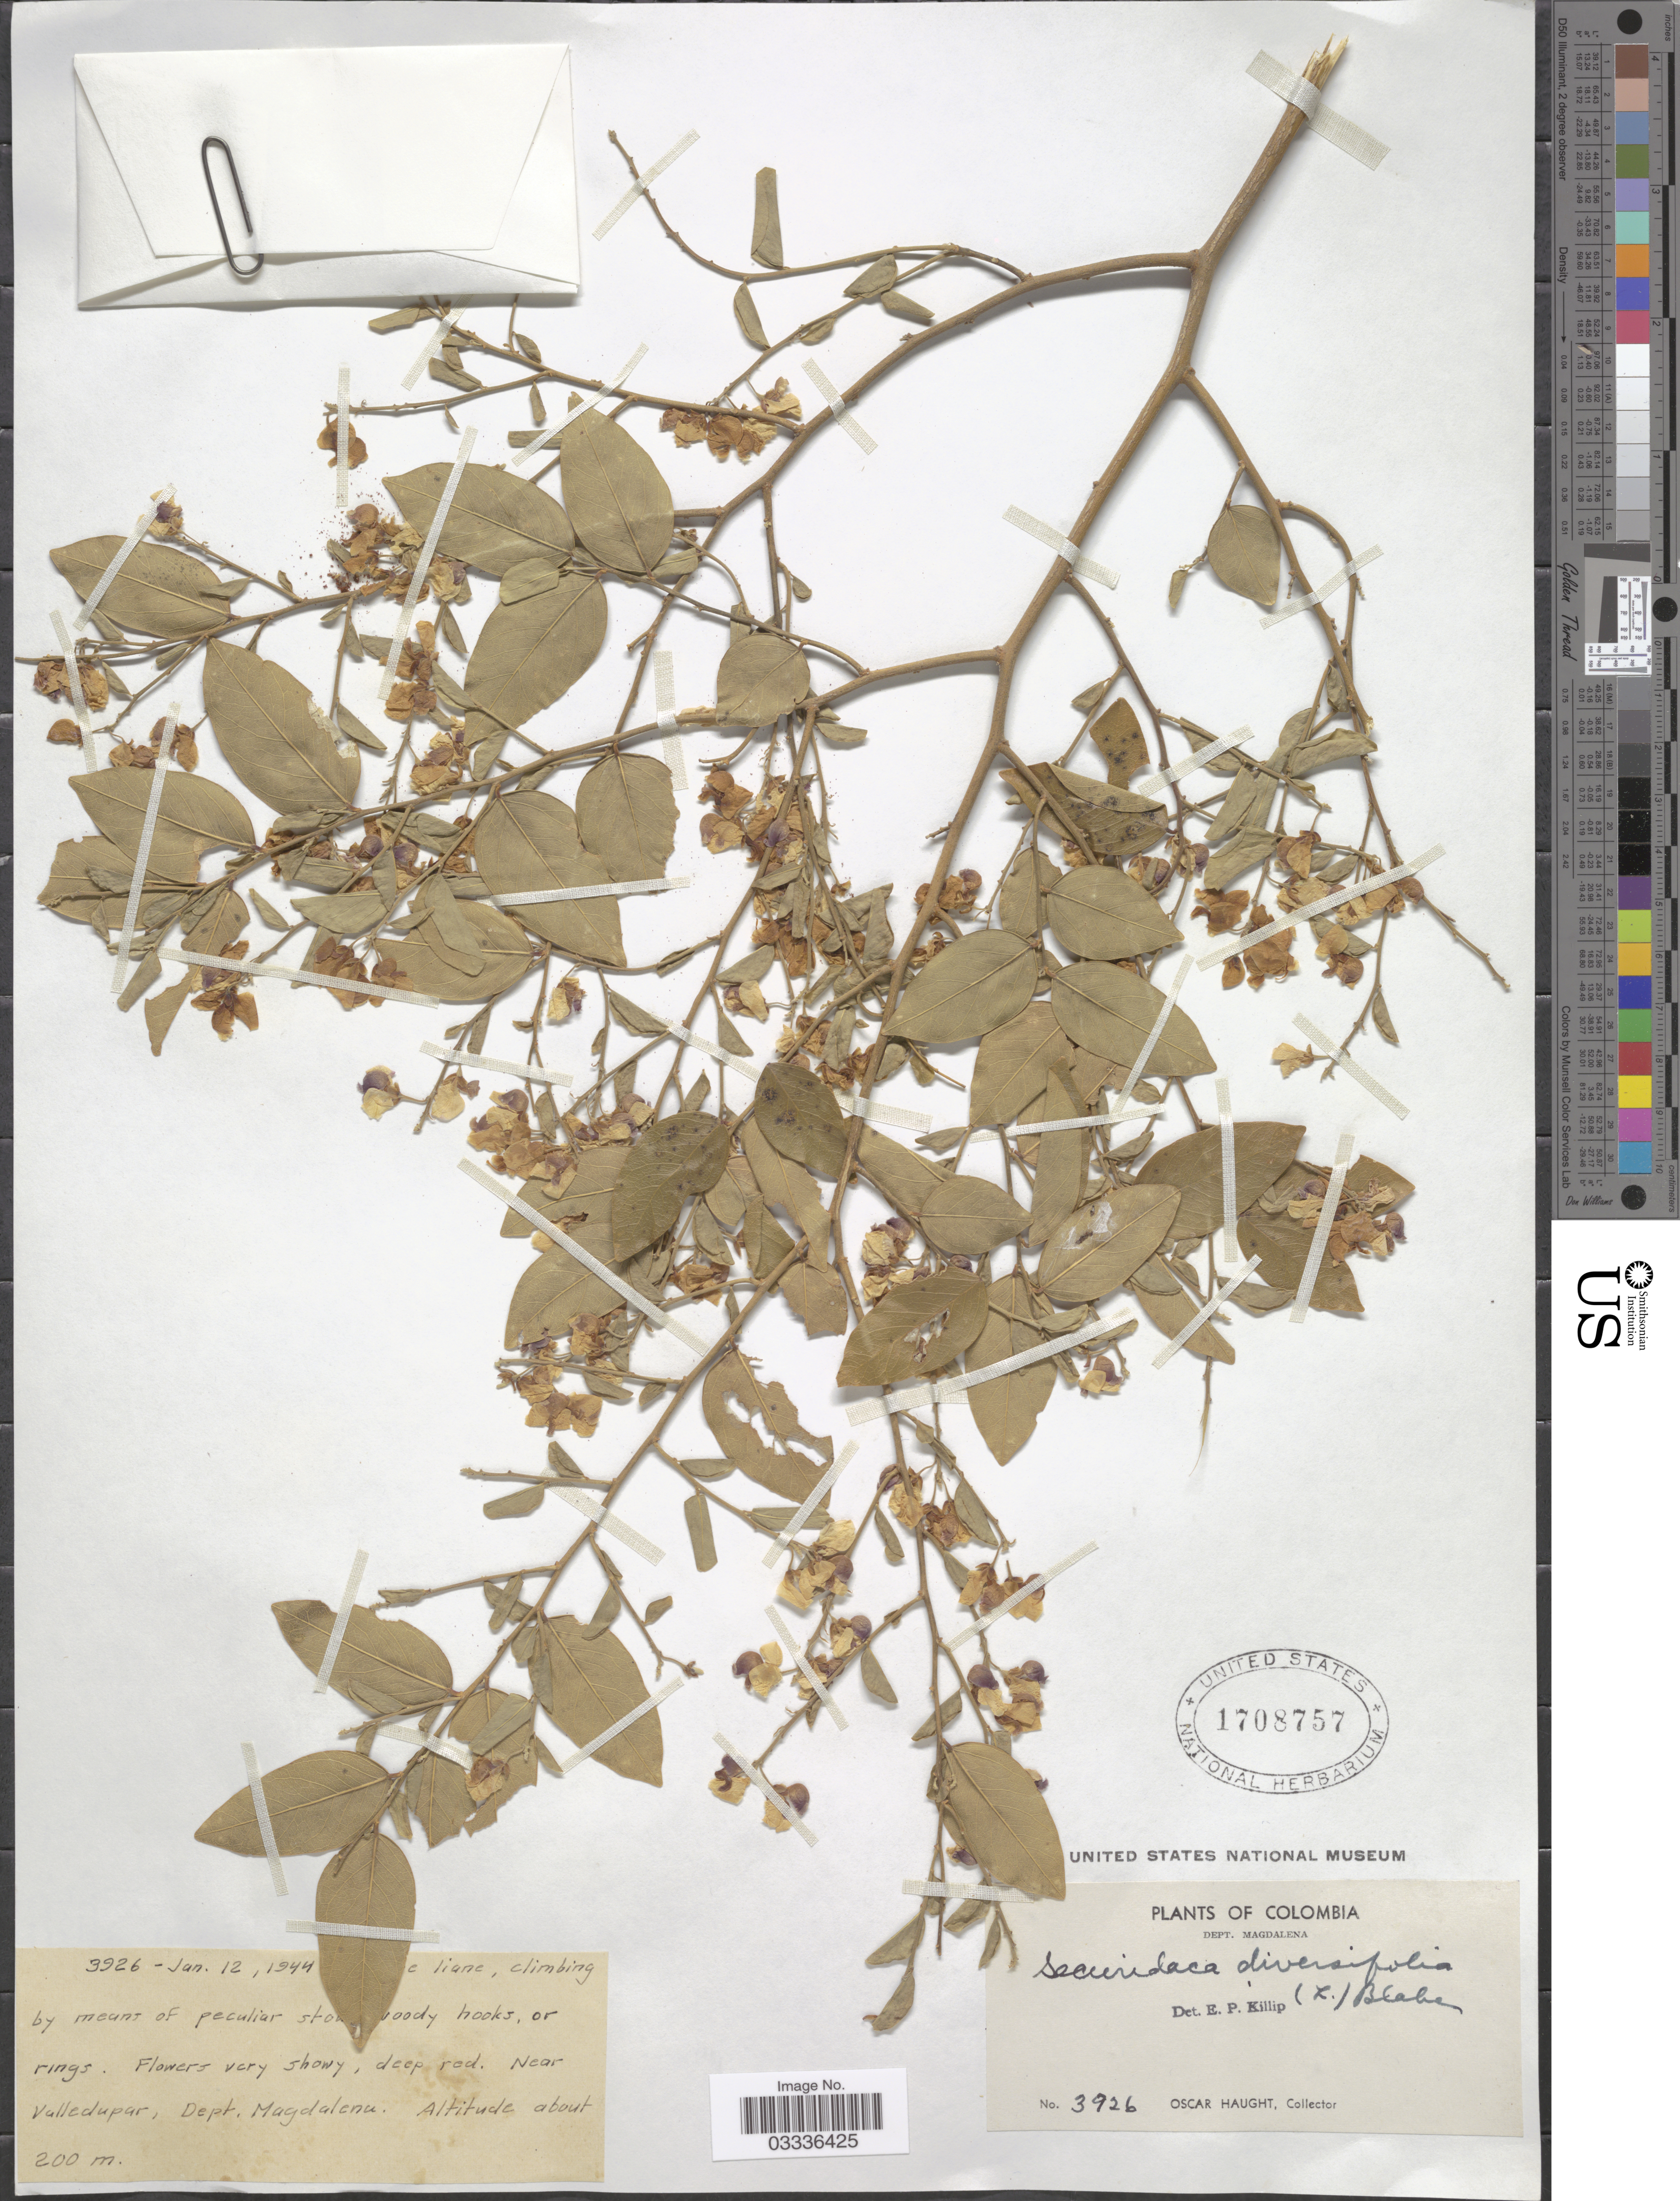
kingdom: Plantae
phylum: Tracheophyta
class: Magnoliopsida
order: Fabales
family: Polygalaceae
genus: Securidaca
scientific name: Securidaca diversifolia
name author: (L.) S.F. Blake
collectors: O. Haught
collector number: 3926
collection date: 1944-01-12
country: Colombia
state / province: Magdalena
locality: Near Valledupar, Dept. Magdalena.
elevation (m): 200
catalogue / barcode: US 1708757